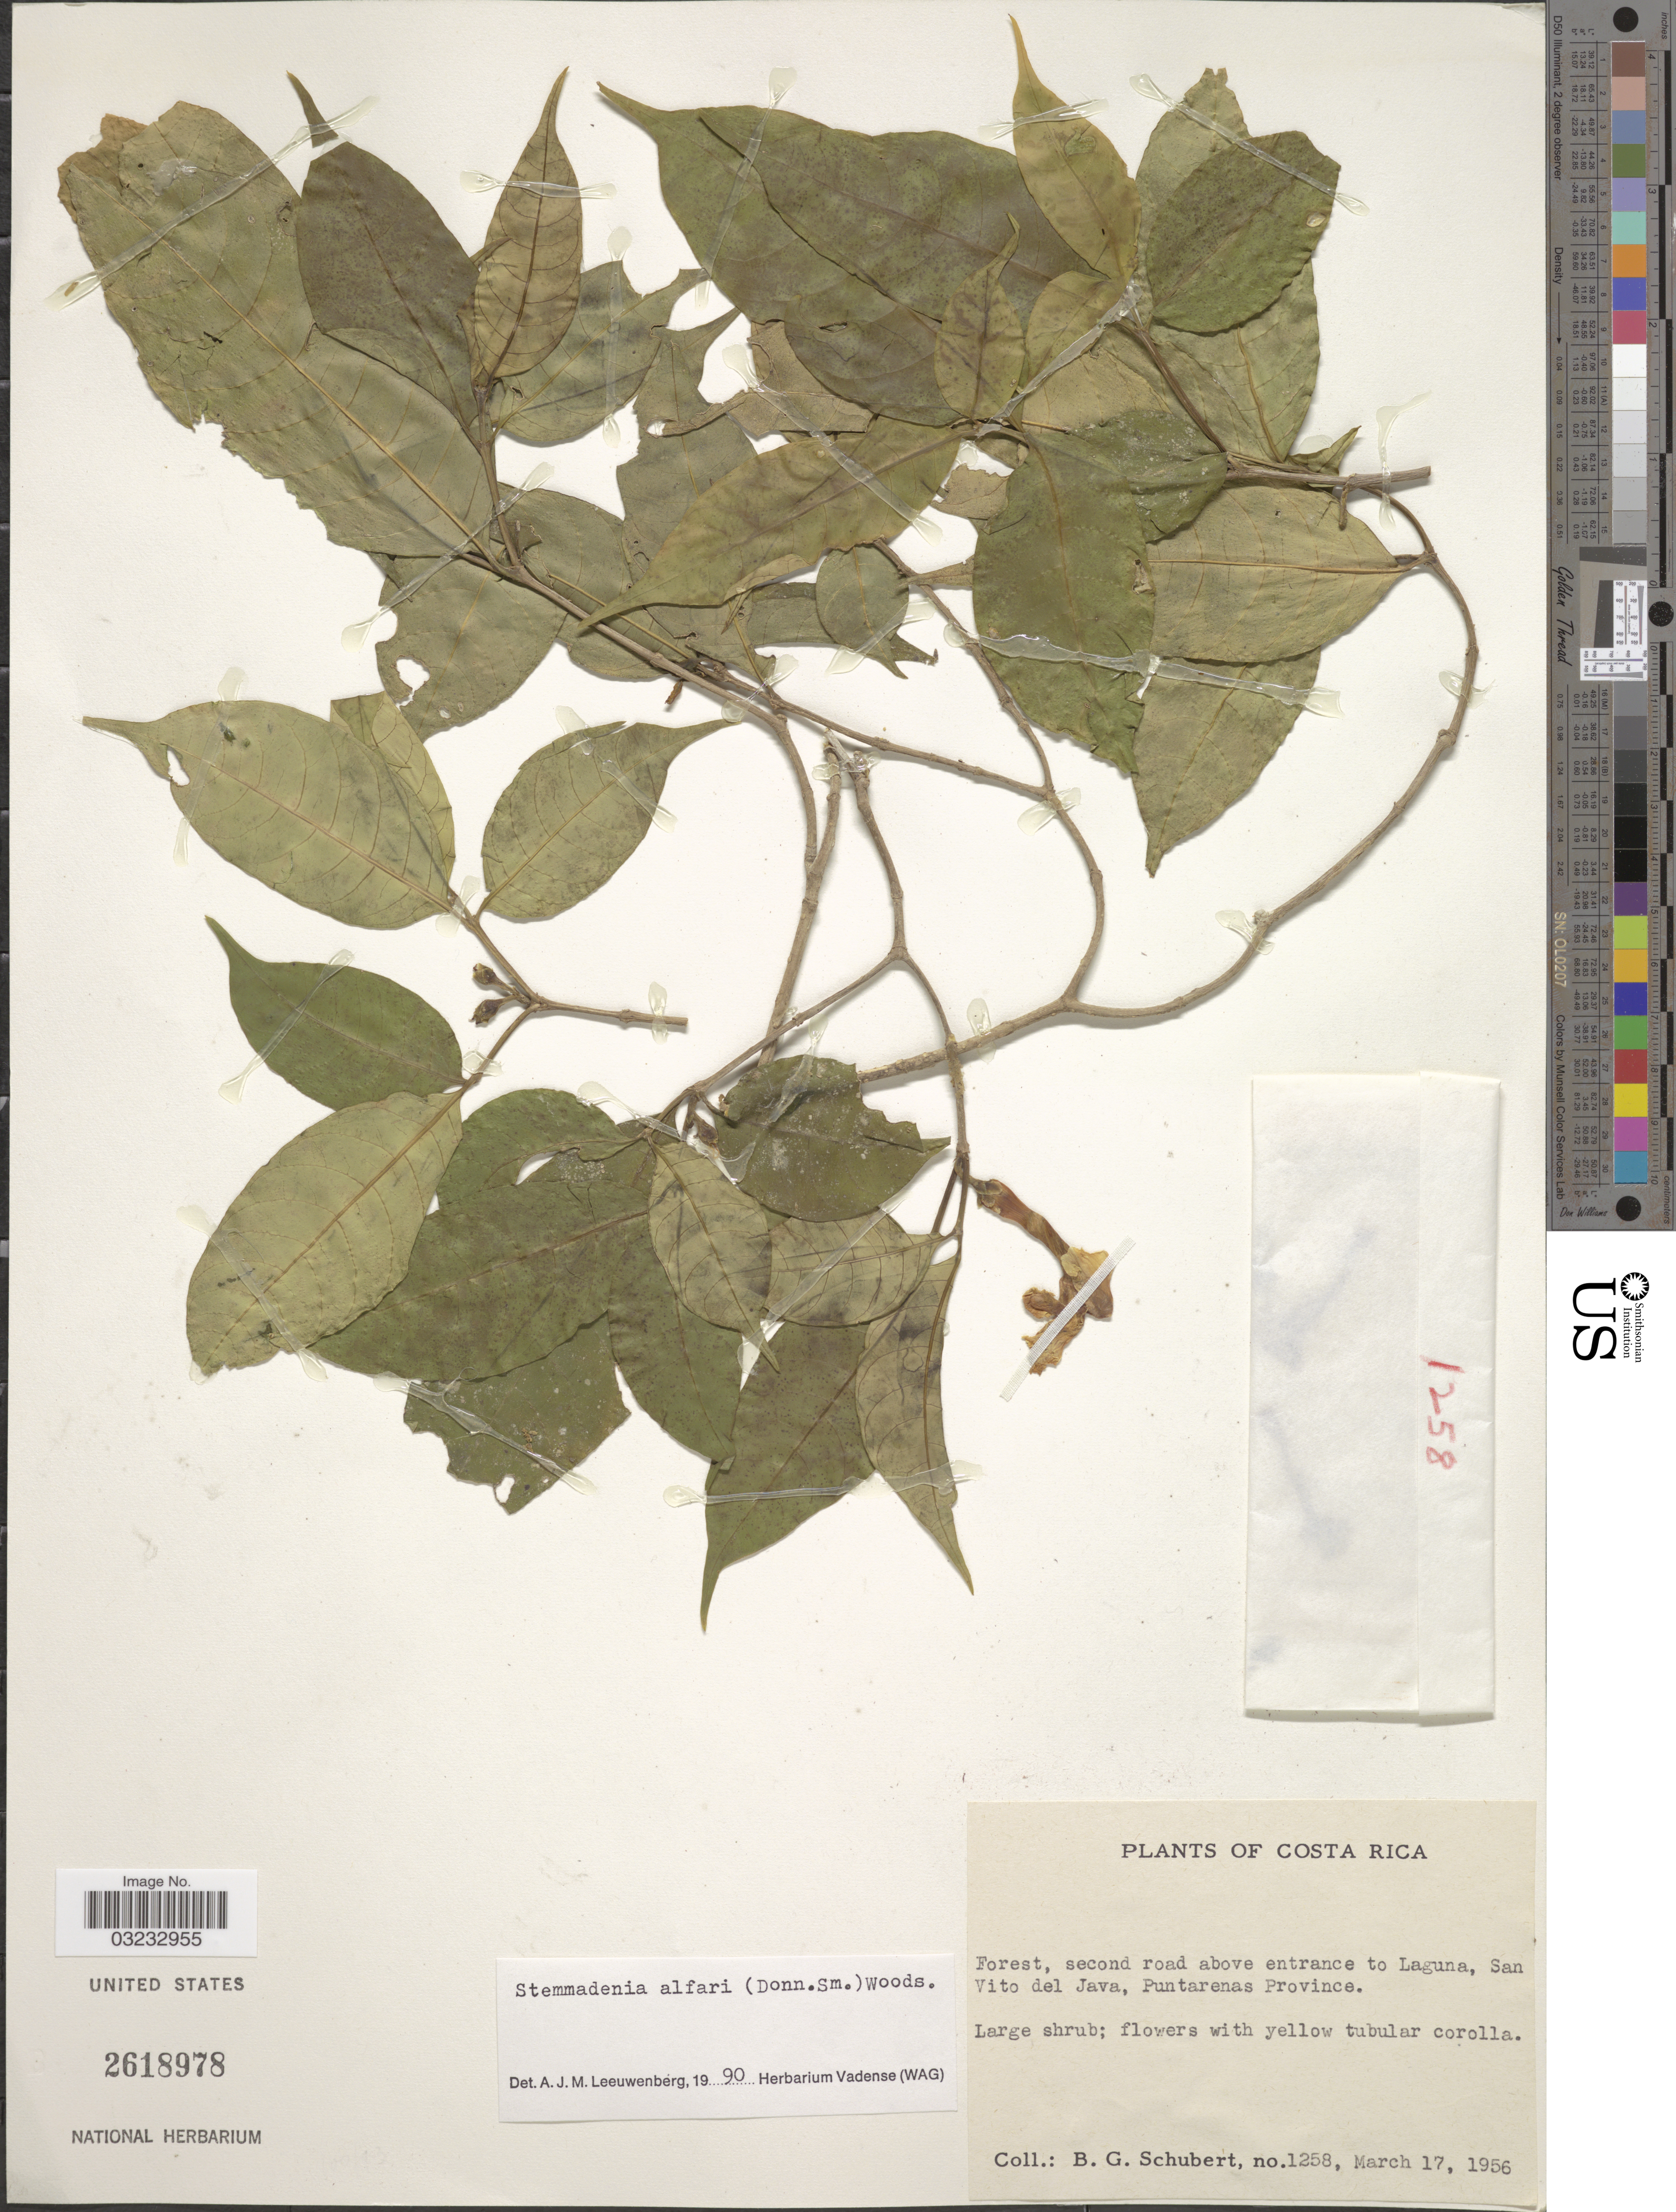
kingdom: Plantae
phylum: Tracheophyta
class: Magnoliopsida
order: Gentianales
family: Apocynaceae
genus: Stemmadenia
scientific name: Stemmadenia alfaroi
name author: (Donn. Sm.) Woodson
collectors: B. Schubert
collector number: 1258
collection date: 1956-03-17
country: Costa Rica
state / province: Puntarenas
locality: Forest, second road above entrance to Laguna, San Vito del Java, Puntarenas Province.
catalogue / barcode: US 2618978